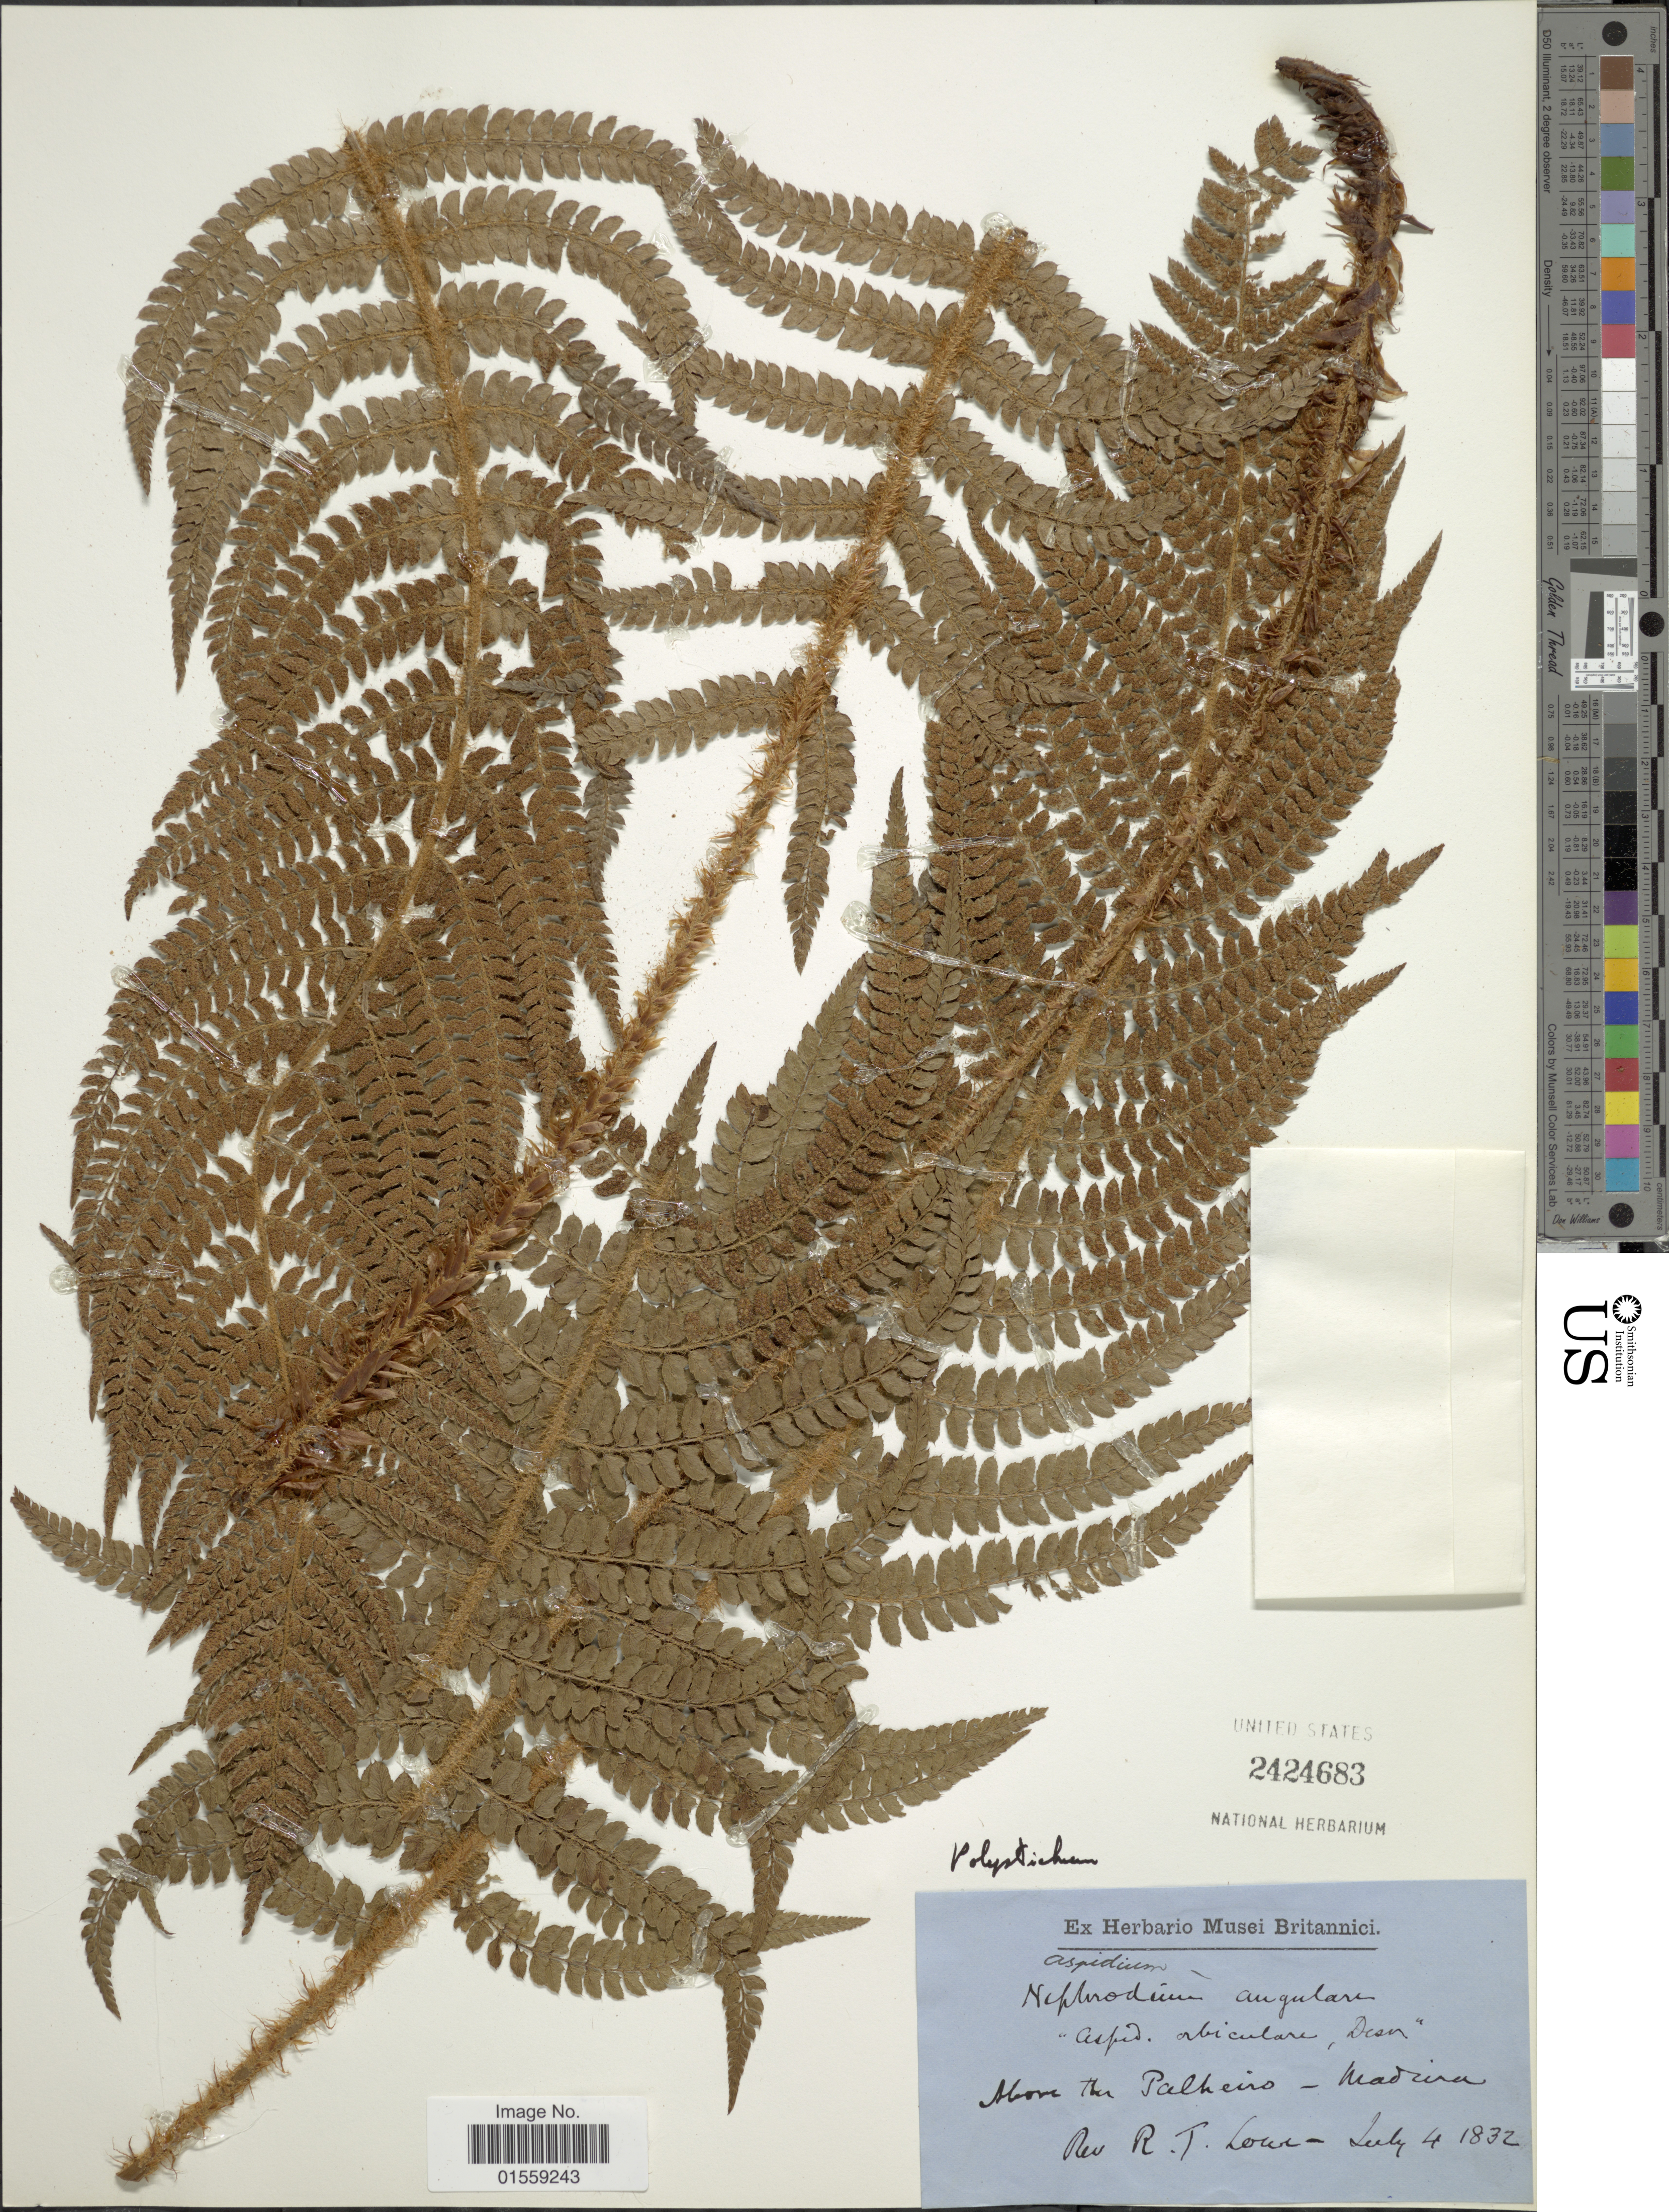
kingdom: Plantae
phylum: Tracheophyta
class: Polypodiopsida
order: Polypodiales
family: Dryopteridaceae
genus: Polystichum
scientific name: Polystichum setiferum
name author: (Forssk.) Moore ex Woynar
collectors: R. L. Lowe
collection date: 1832-07-04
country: Portugal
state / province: Madeira (Aut. Reg.)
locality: Above the Palheiro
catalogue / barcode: US 2424683